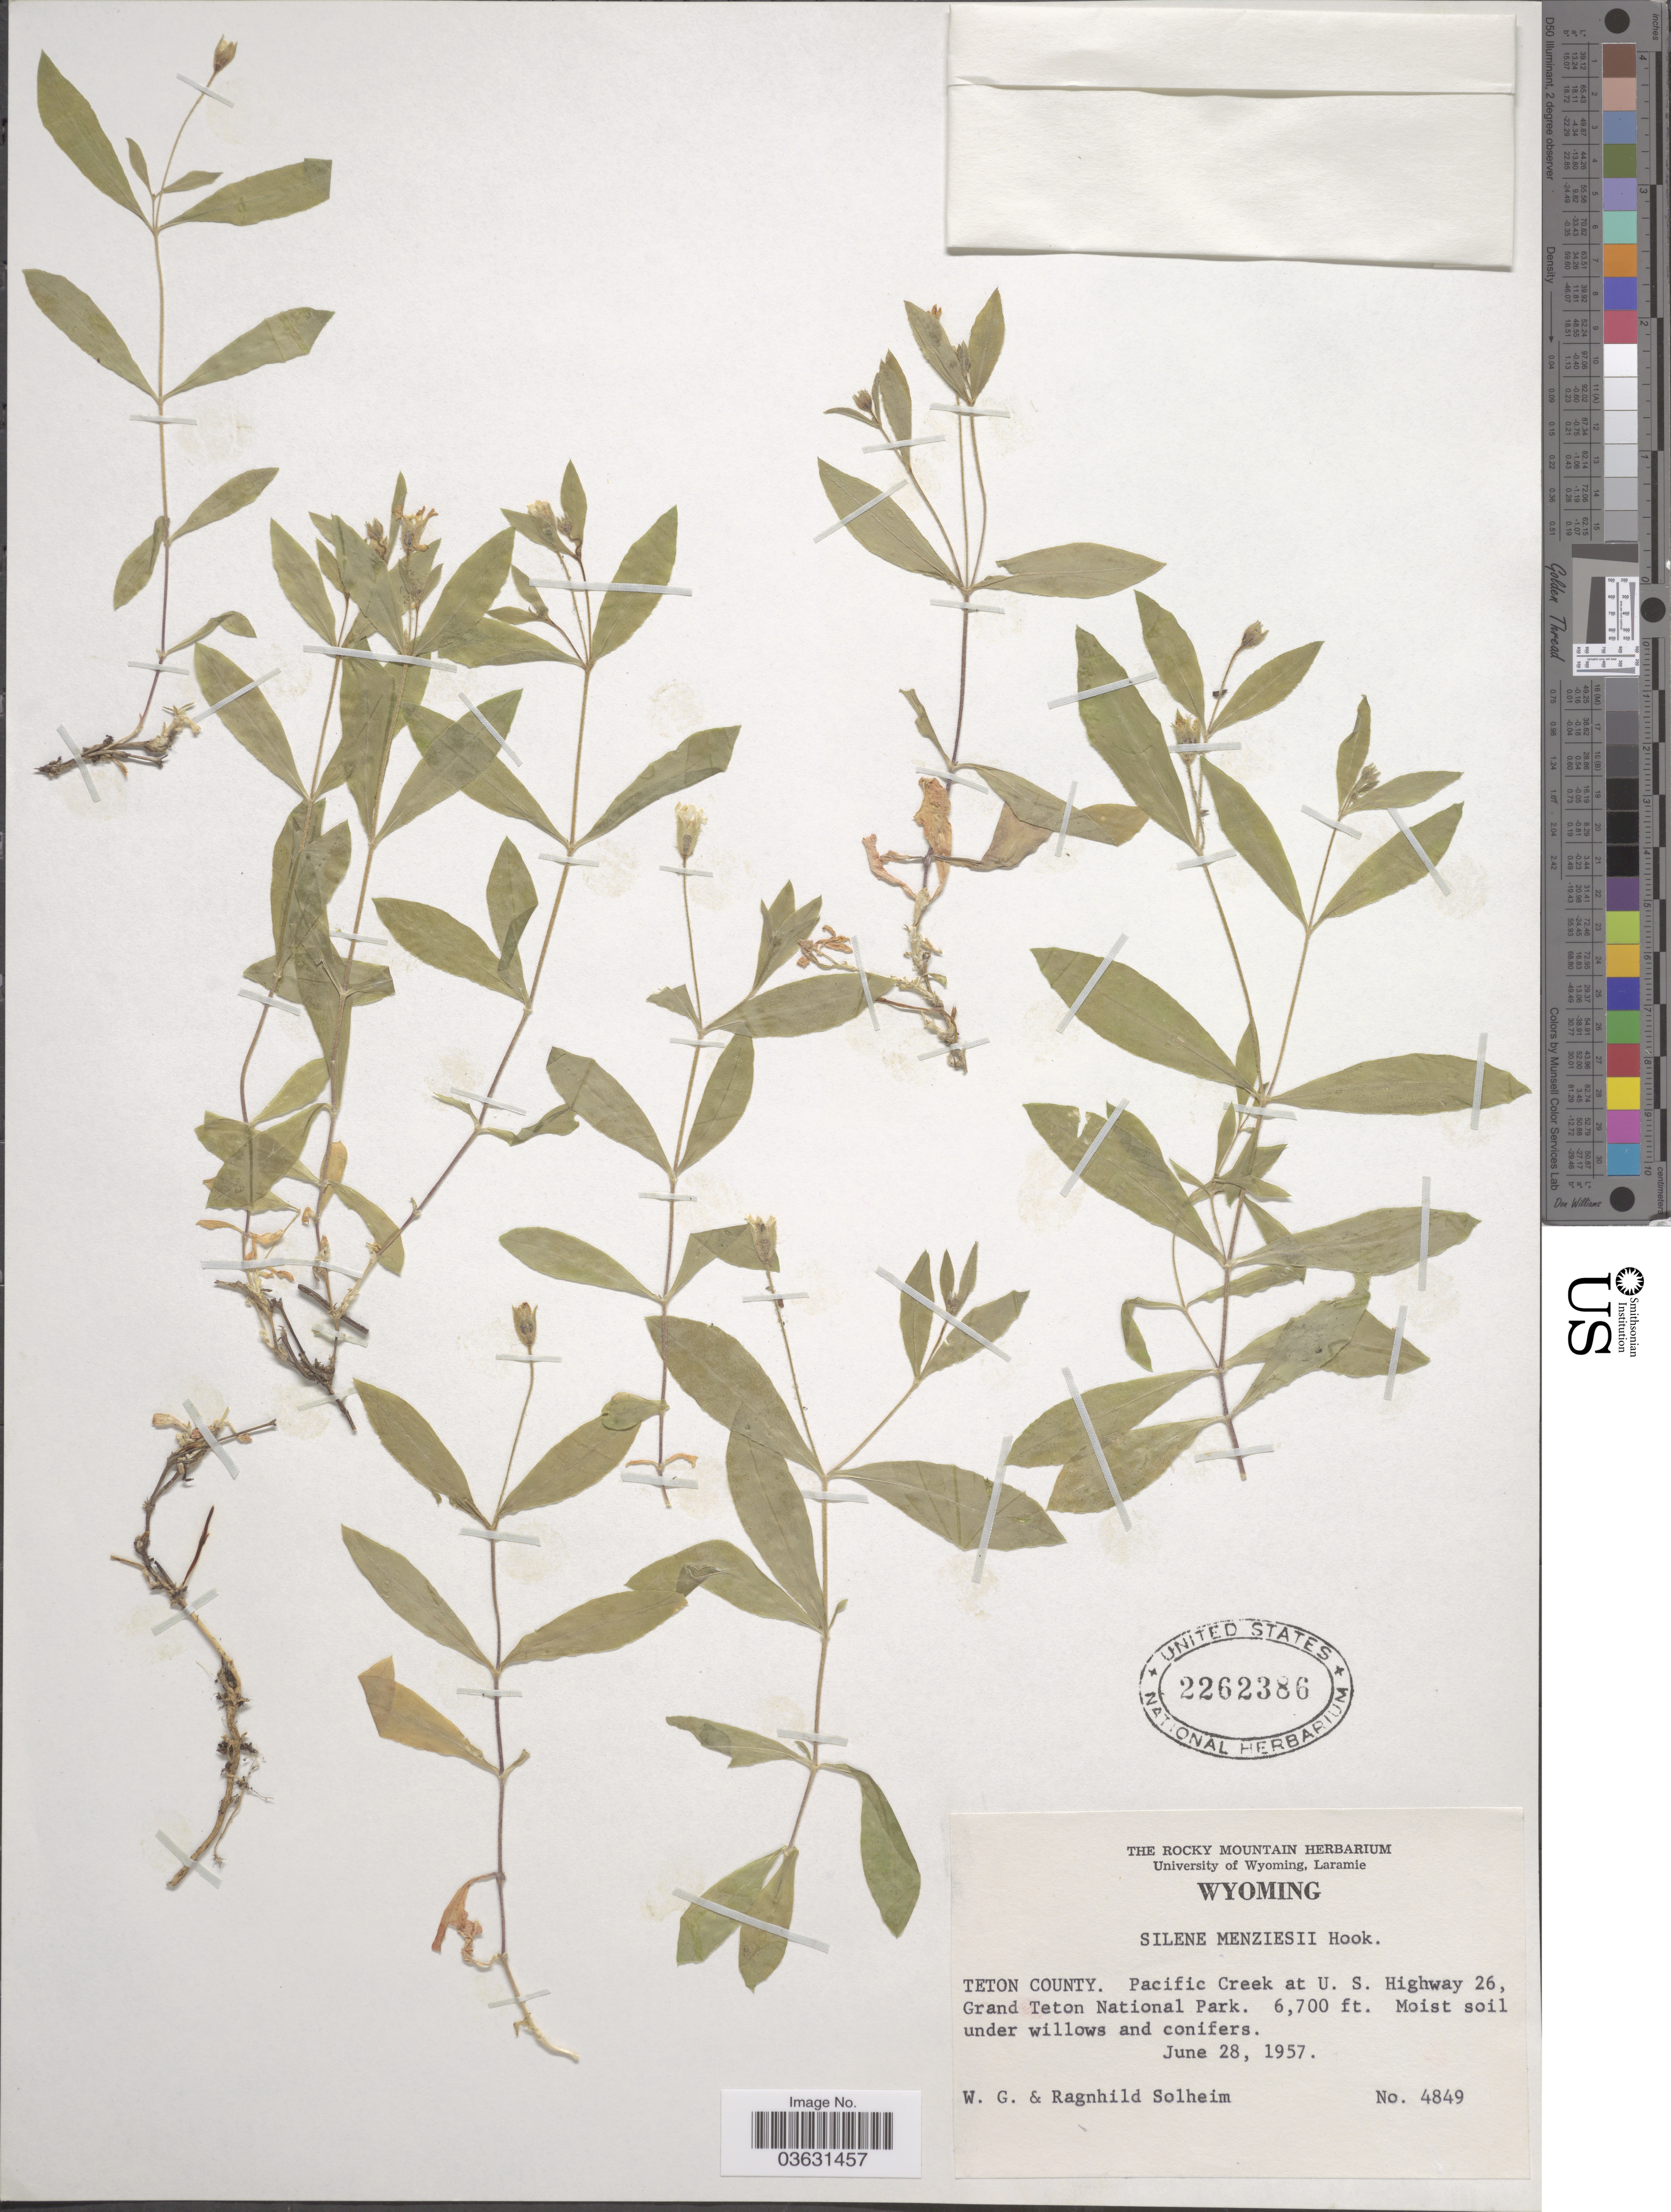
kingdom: Plantae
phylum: Tracheophyta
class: Magnoliopsida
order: Caryophyllales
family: Caryophyllaceae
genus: Silene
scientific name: Silene menziesii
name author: Hook.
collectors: W. Solheim & R. Solheim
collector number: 4849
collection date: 1957-06-28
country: United States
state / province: Wyoming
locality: Teton County. Pacific Creek at U. S. Highway 26, Grand Teton National Park.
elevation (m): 2042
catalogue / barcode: US 2262386